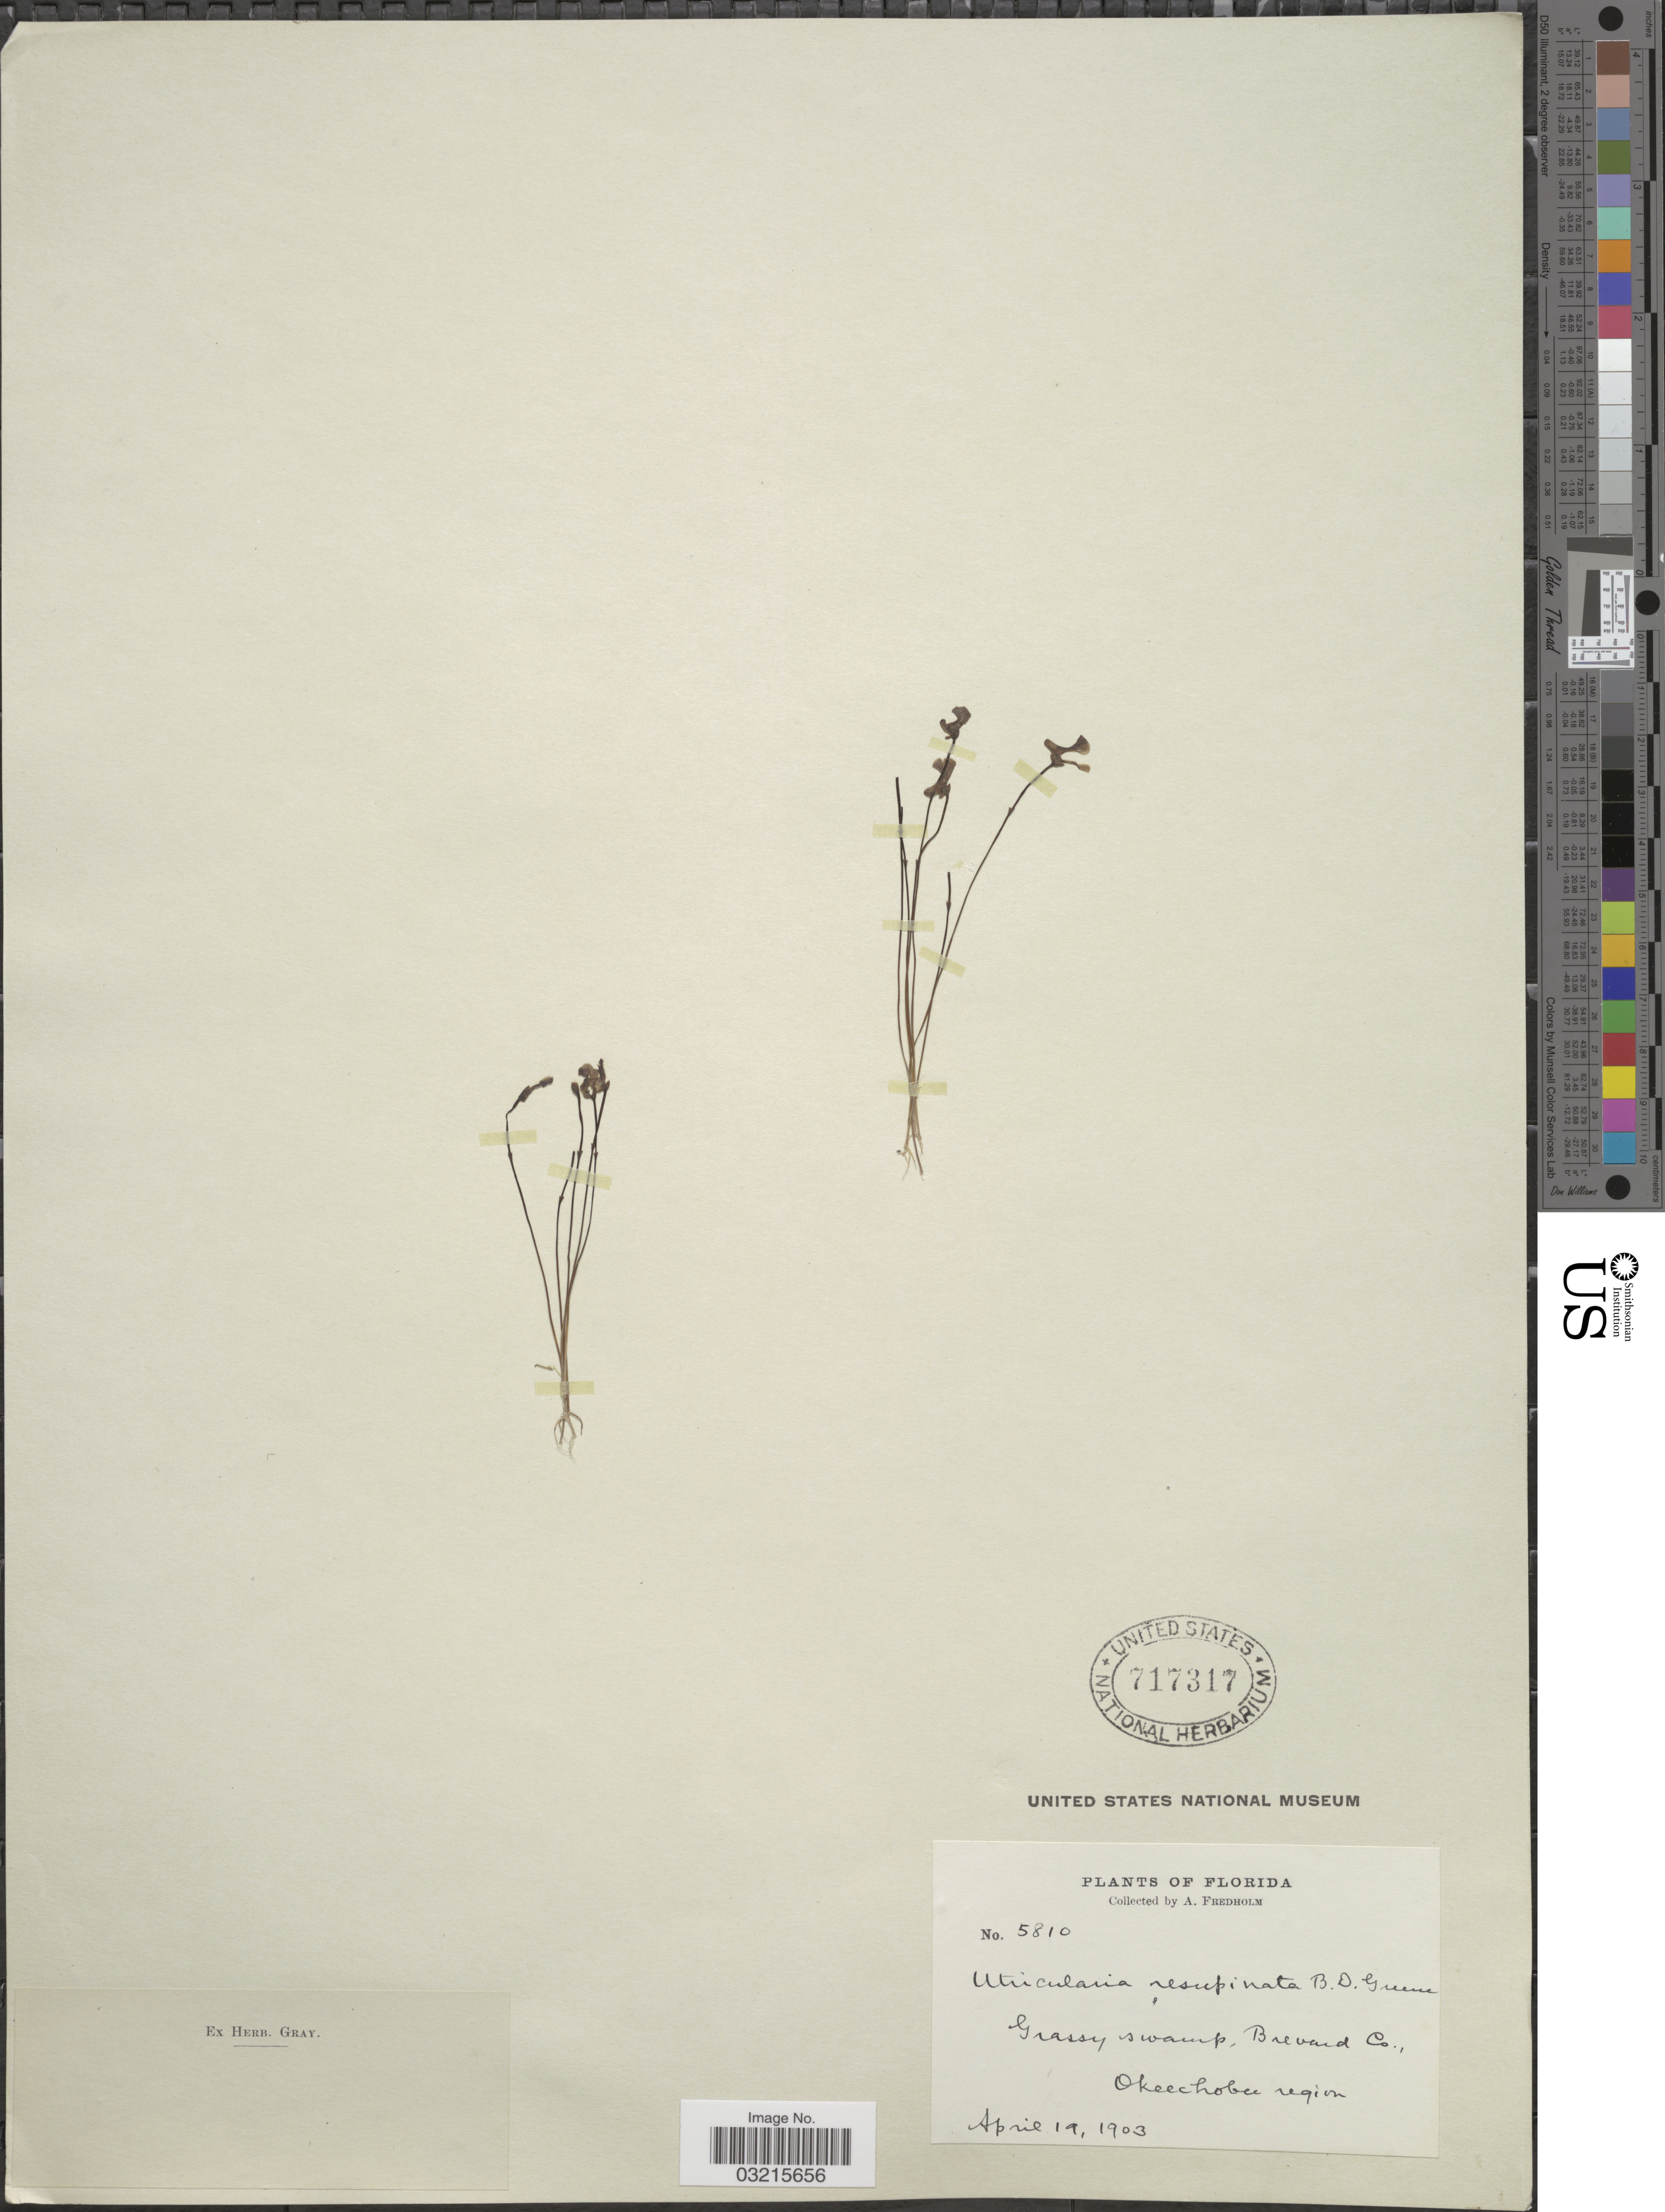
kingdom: Plantae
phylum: Tracheophyta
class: Magnoliopsida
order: Lamiales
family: Lentibulariaceae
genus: Utricularia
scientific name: Utricularia resupinata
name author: B.D. Greene ex Bigelow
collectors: A. Fredholm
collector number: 5810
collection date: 1903-04-19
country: United States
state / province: Florida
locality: Brevard Co., Okeechobee region.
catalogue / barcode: US 717317